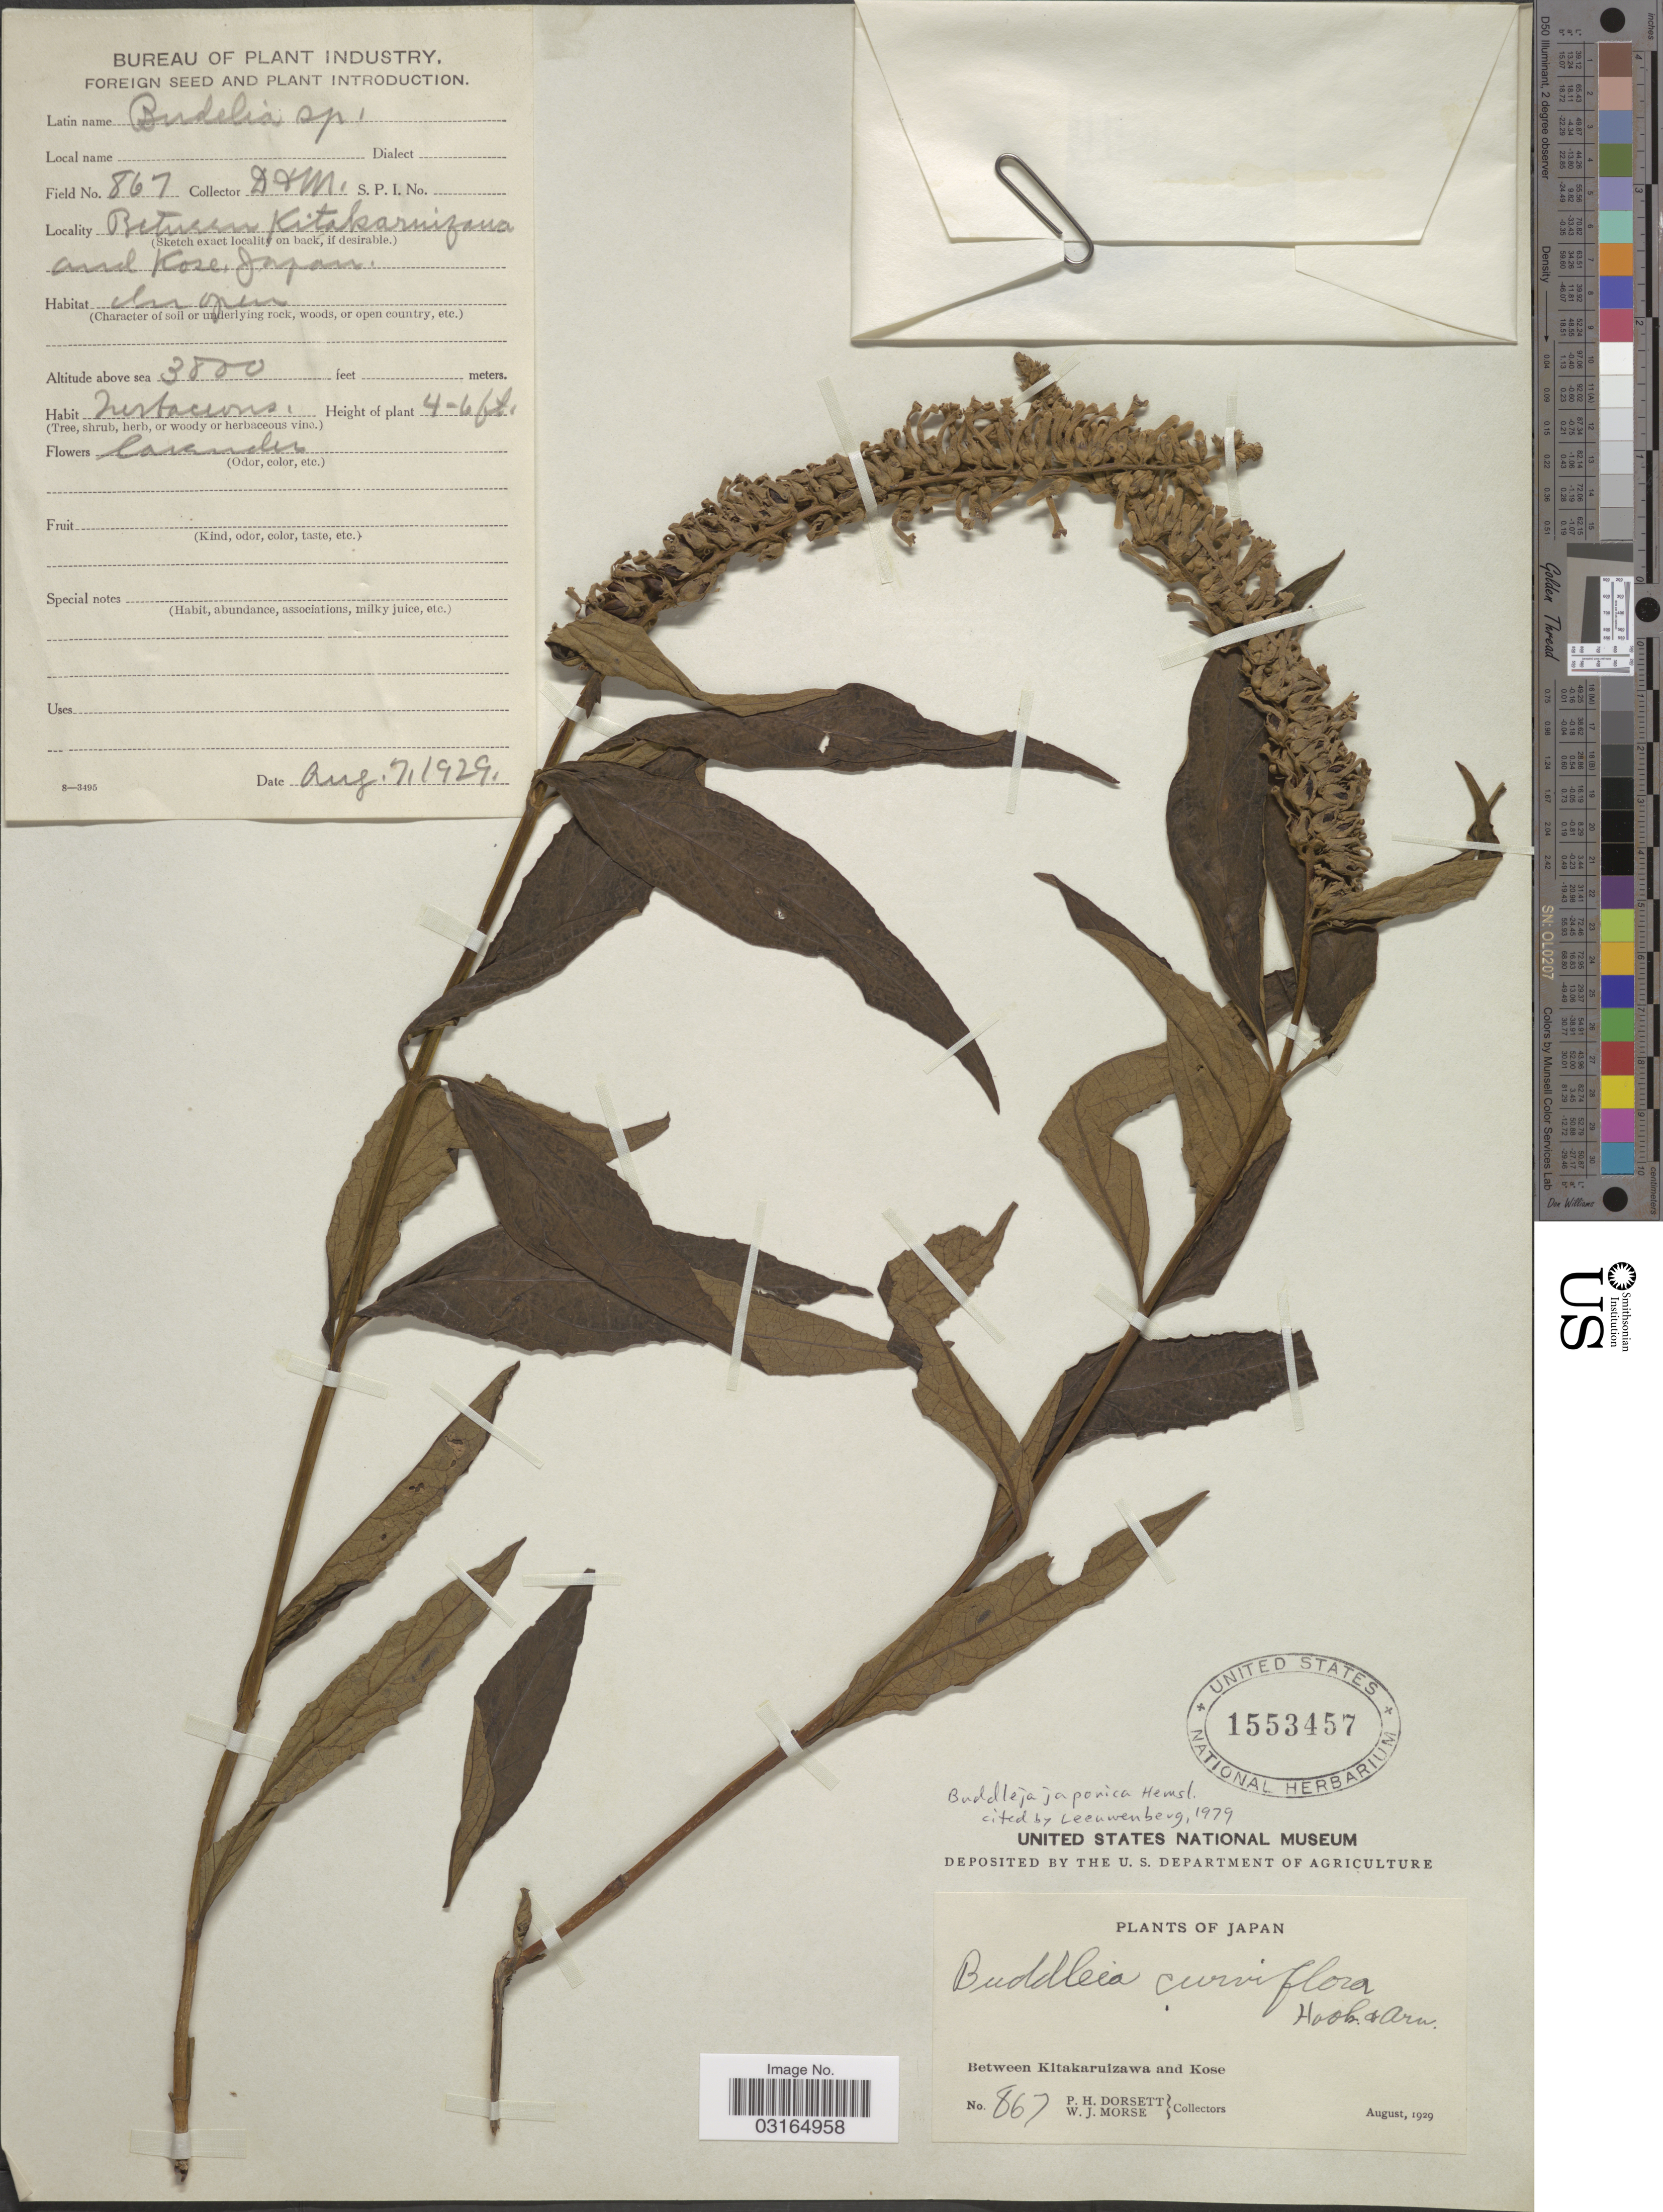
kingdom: Plantae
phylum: Tracheophyta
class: Magnoliopsida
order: Lamiales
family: Scrophulariaceae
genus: Buddleja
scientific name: Buddleja japonica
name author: Hemsl.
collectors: P. H. Dorsett & W. J. Morse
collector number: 867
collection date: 1929-08-07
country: Japan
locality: Between Kitakaruizawa and Kose.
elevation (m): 1158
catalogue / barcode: US 1553457